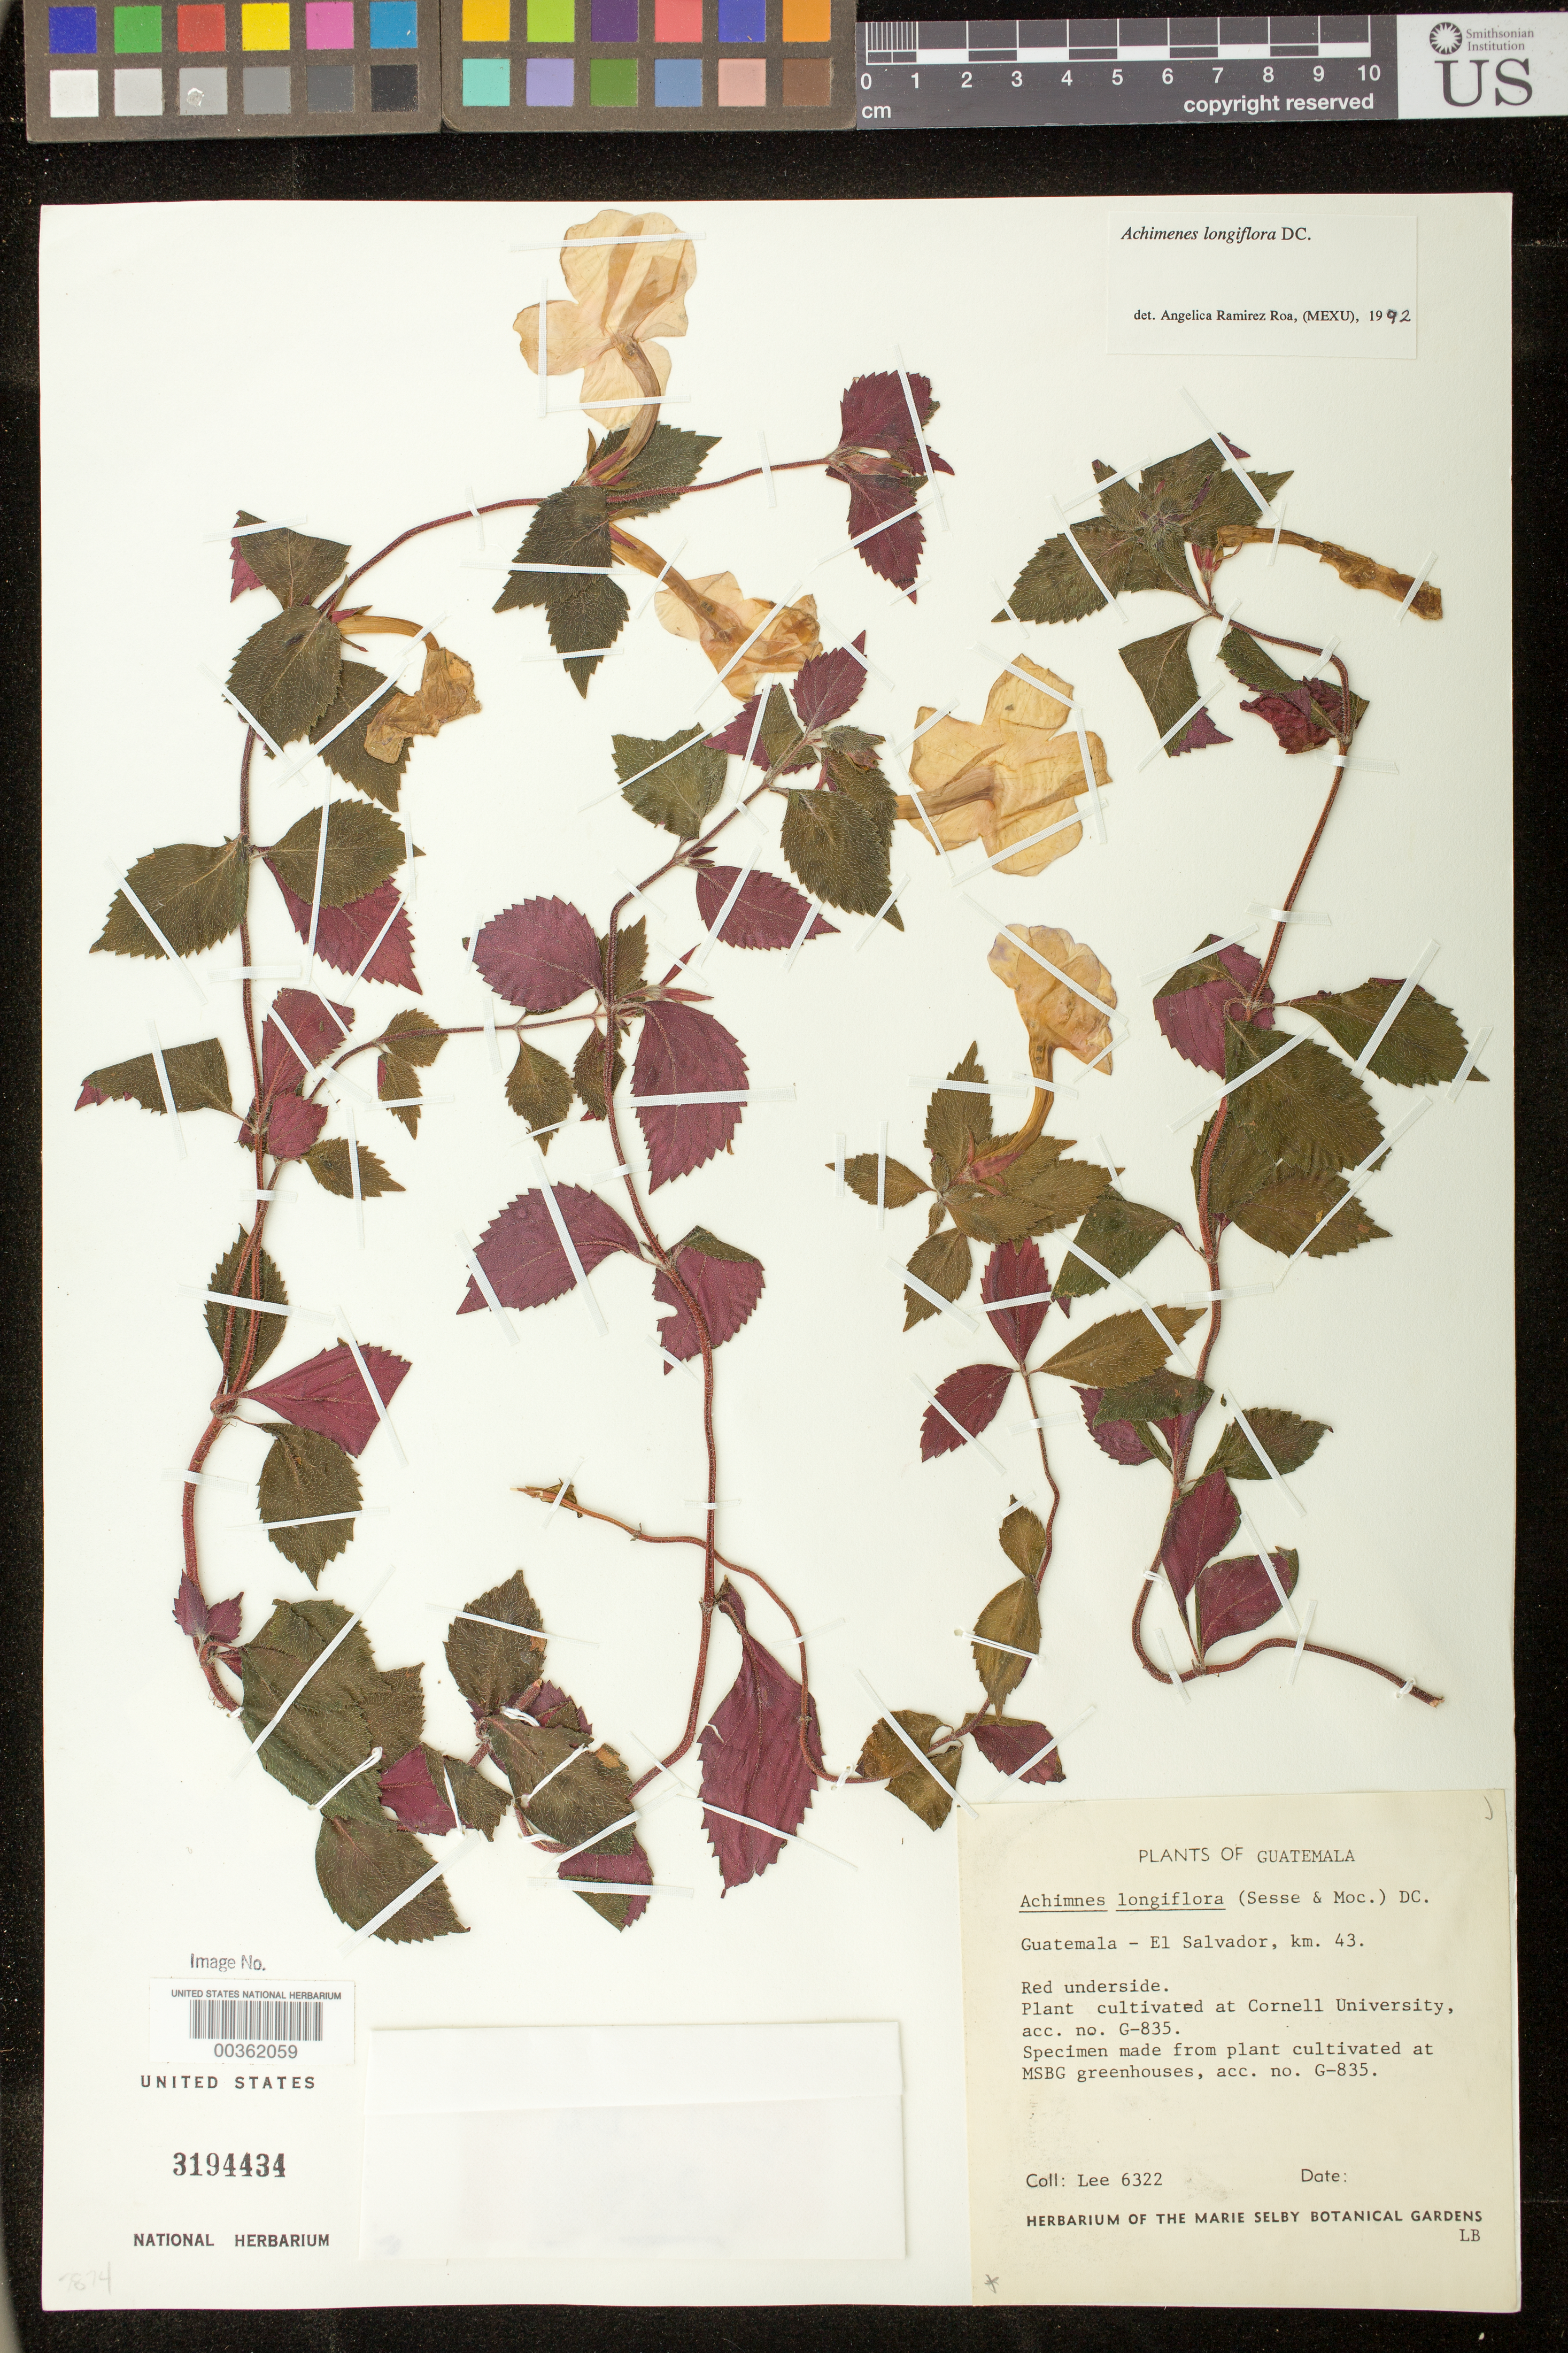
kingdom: Plantae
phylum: Tracheophyta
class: Magnoliopsida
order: Lamiales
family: Gesneriaceae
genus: Achimenes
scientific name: Achimenes longiflora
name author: DC.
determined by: Skog, Laurence E.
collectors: R. Lee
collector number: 6322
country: Guatemala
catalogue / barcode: US 3194434